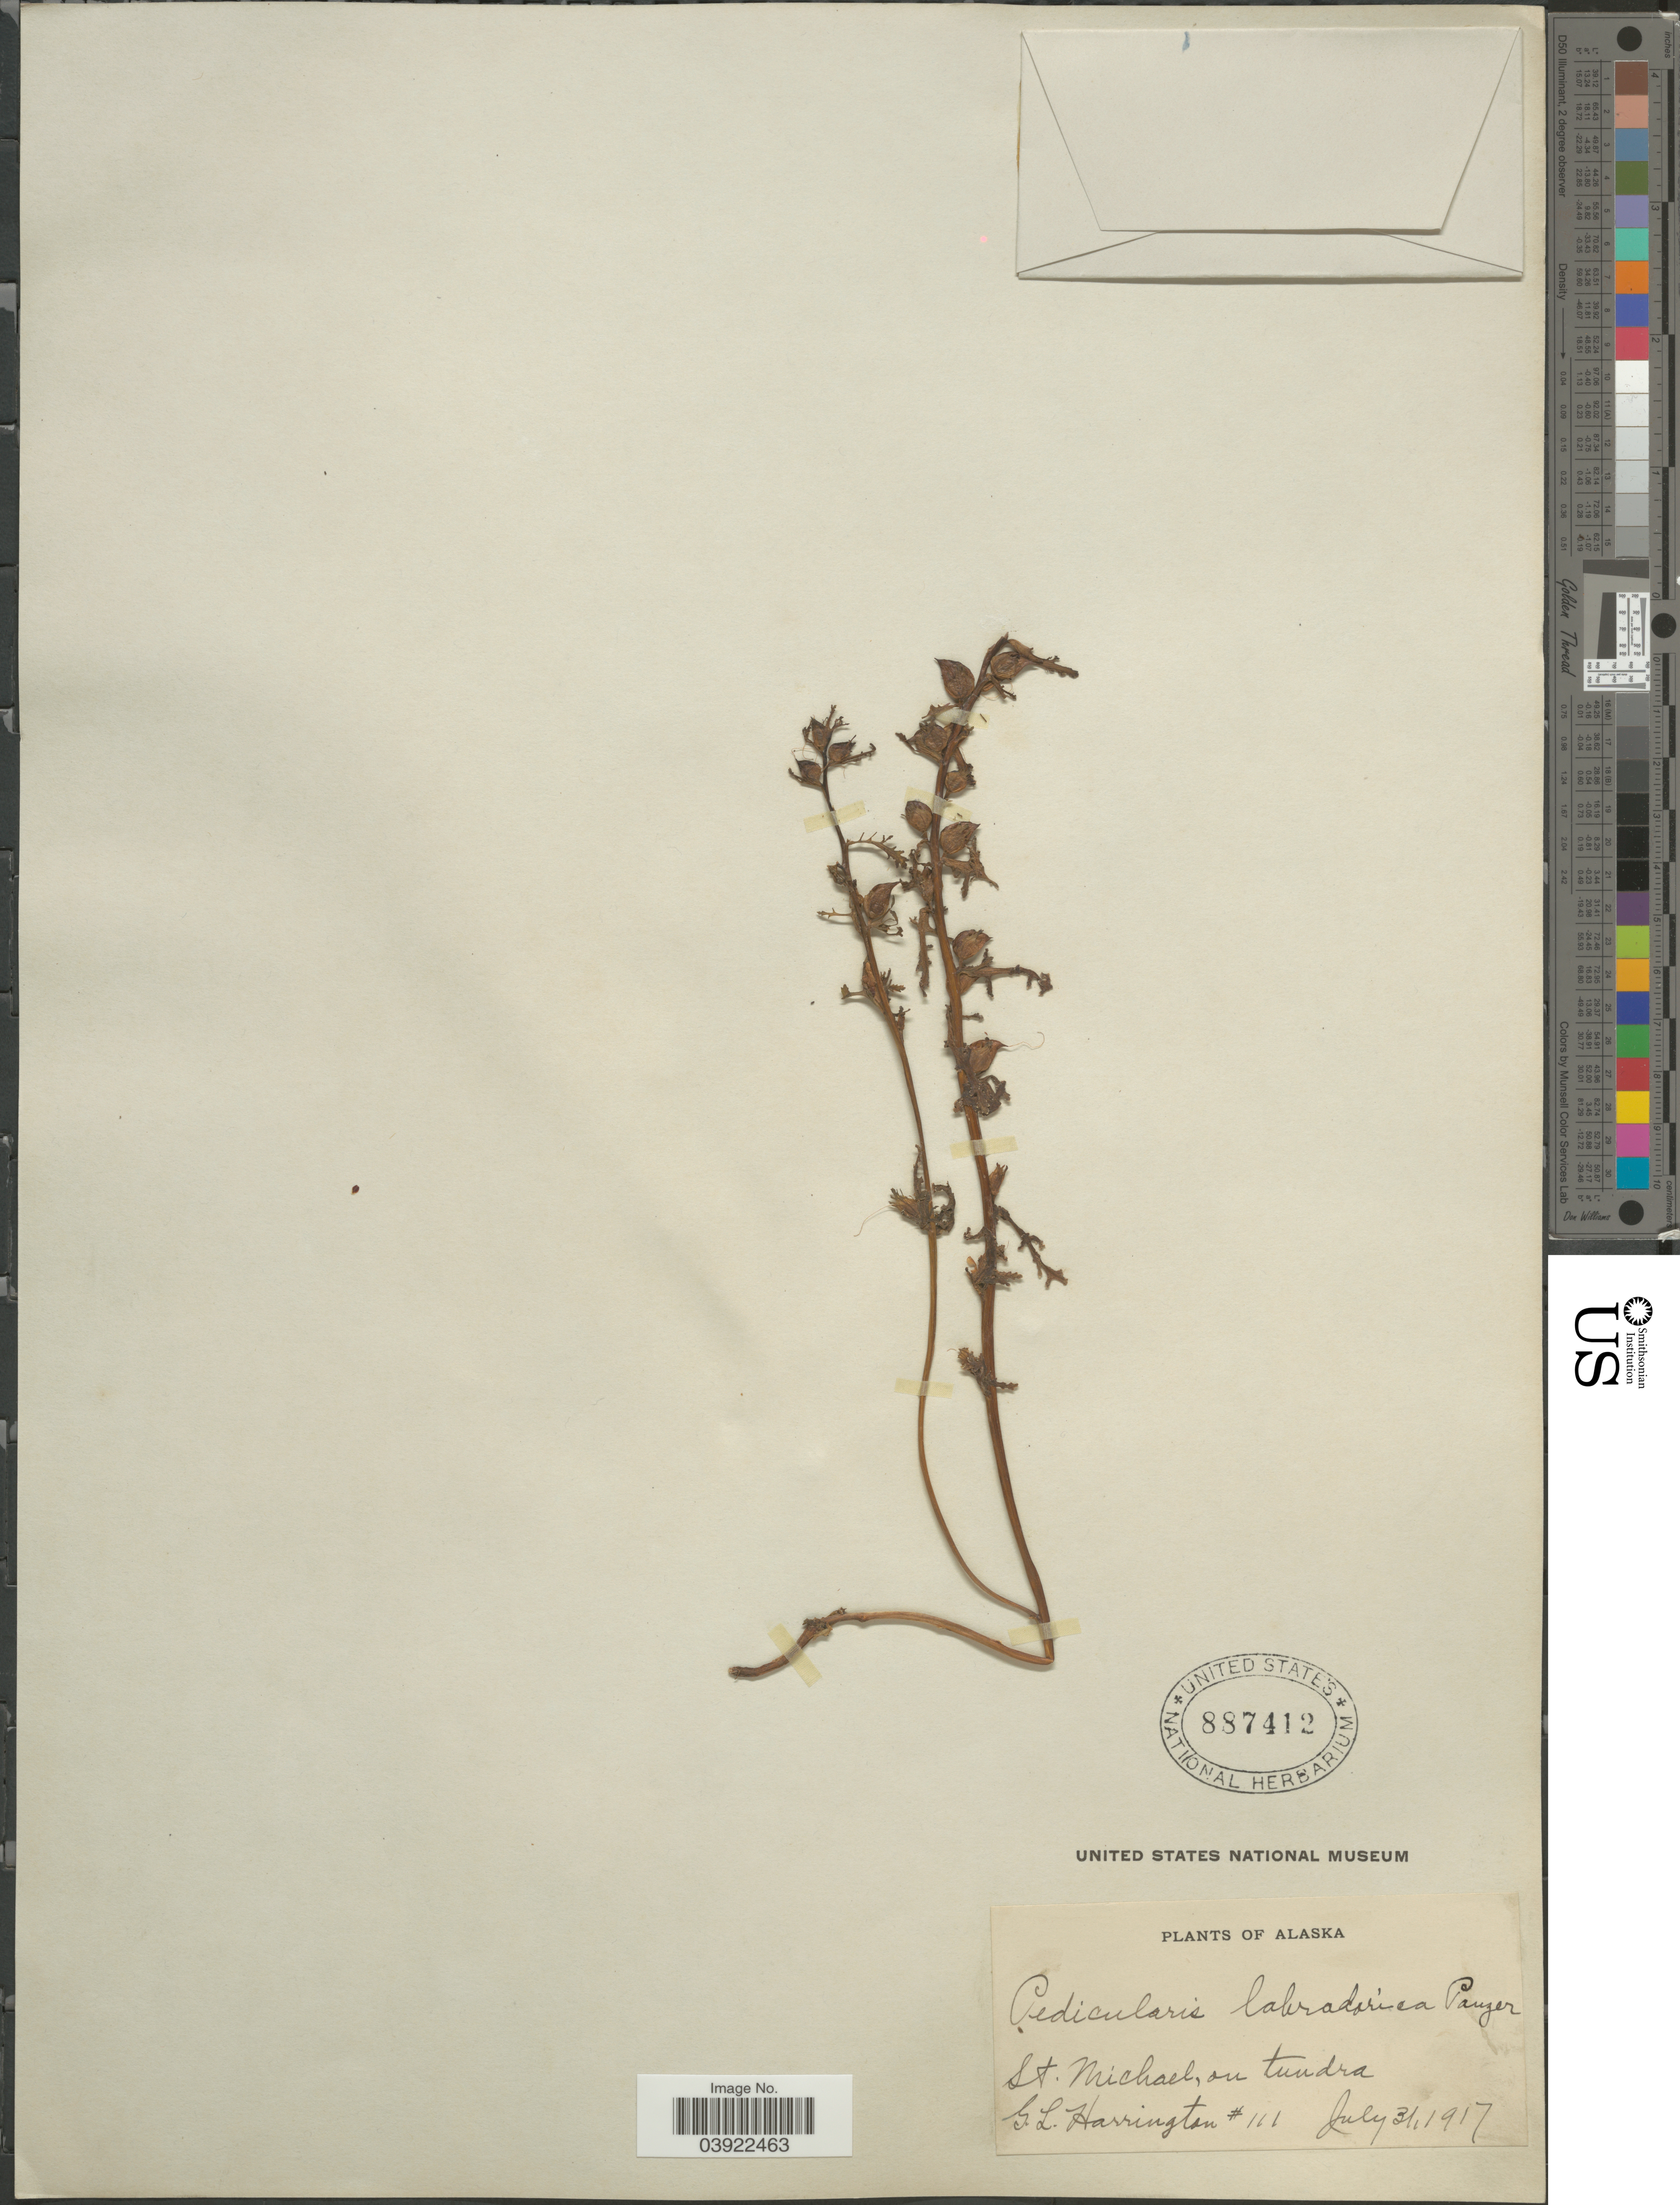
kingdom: Plantae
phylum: Tracheophyta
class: Magnoliopsida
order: Lamiales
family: Orobanchaceae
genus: Pedicularis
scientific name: Pedicularis labradorica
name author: Wirsing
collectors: G. Harrington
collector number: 111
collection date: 1917-07-31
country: United States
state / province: Alaska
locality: St. Michael.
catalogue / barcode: US 887412